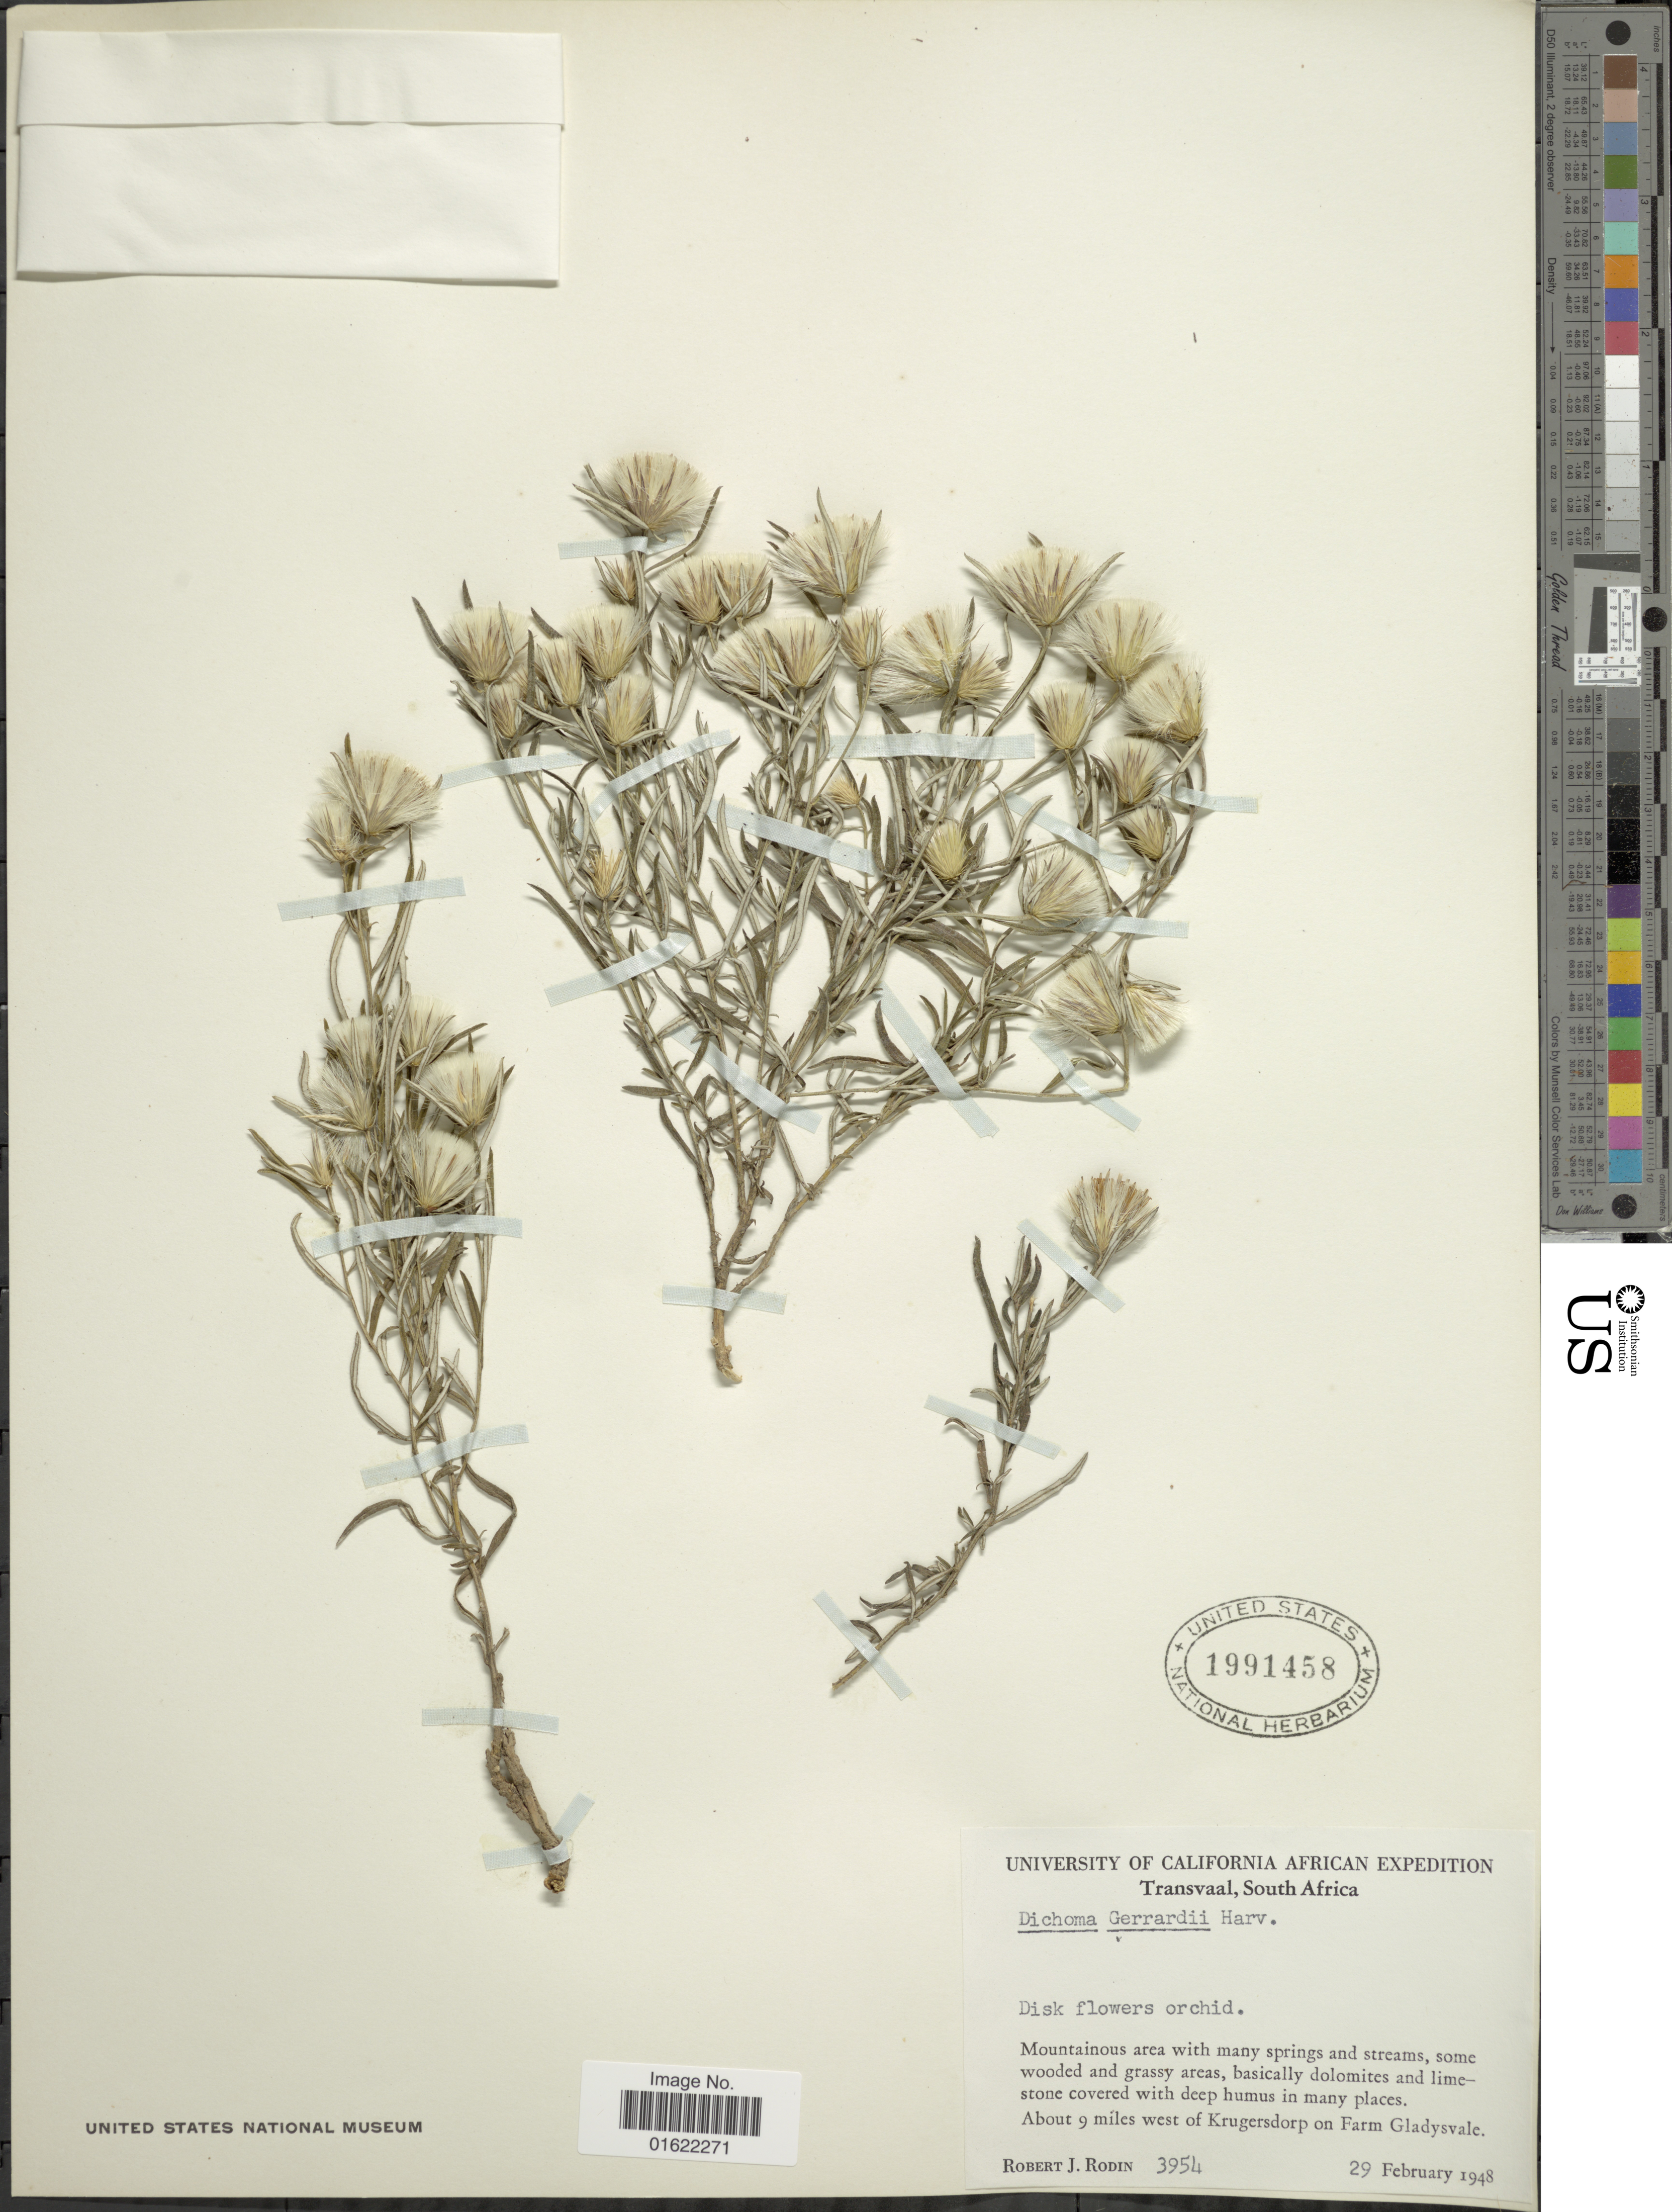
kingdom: Plantae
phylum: Tracheophyta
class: Magnoliopsida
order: Asterales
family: Asteraceae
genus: Dicoma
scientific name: Dicoma gerrardii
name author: Harv. ex F. C. Wilson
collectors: R. J. Rodin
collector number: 3954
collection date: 1948-02-29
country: South Africa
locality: Transvaal. Mountainous area with many springs and streams. About 9 miles west of Krugersdorp on Farm Gladysvale.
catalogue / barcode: US 1991458